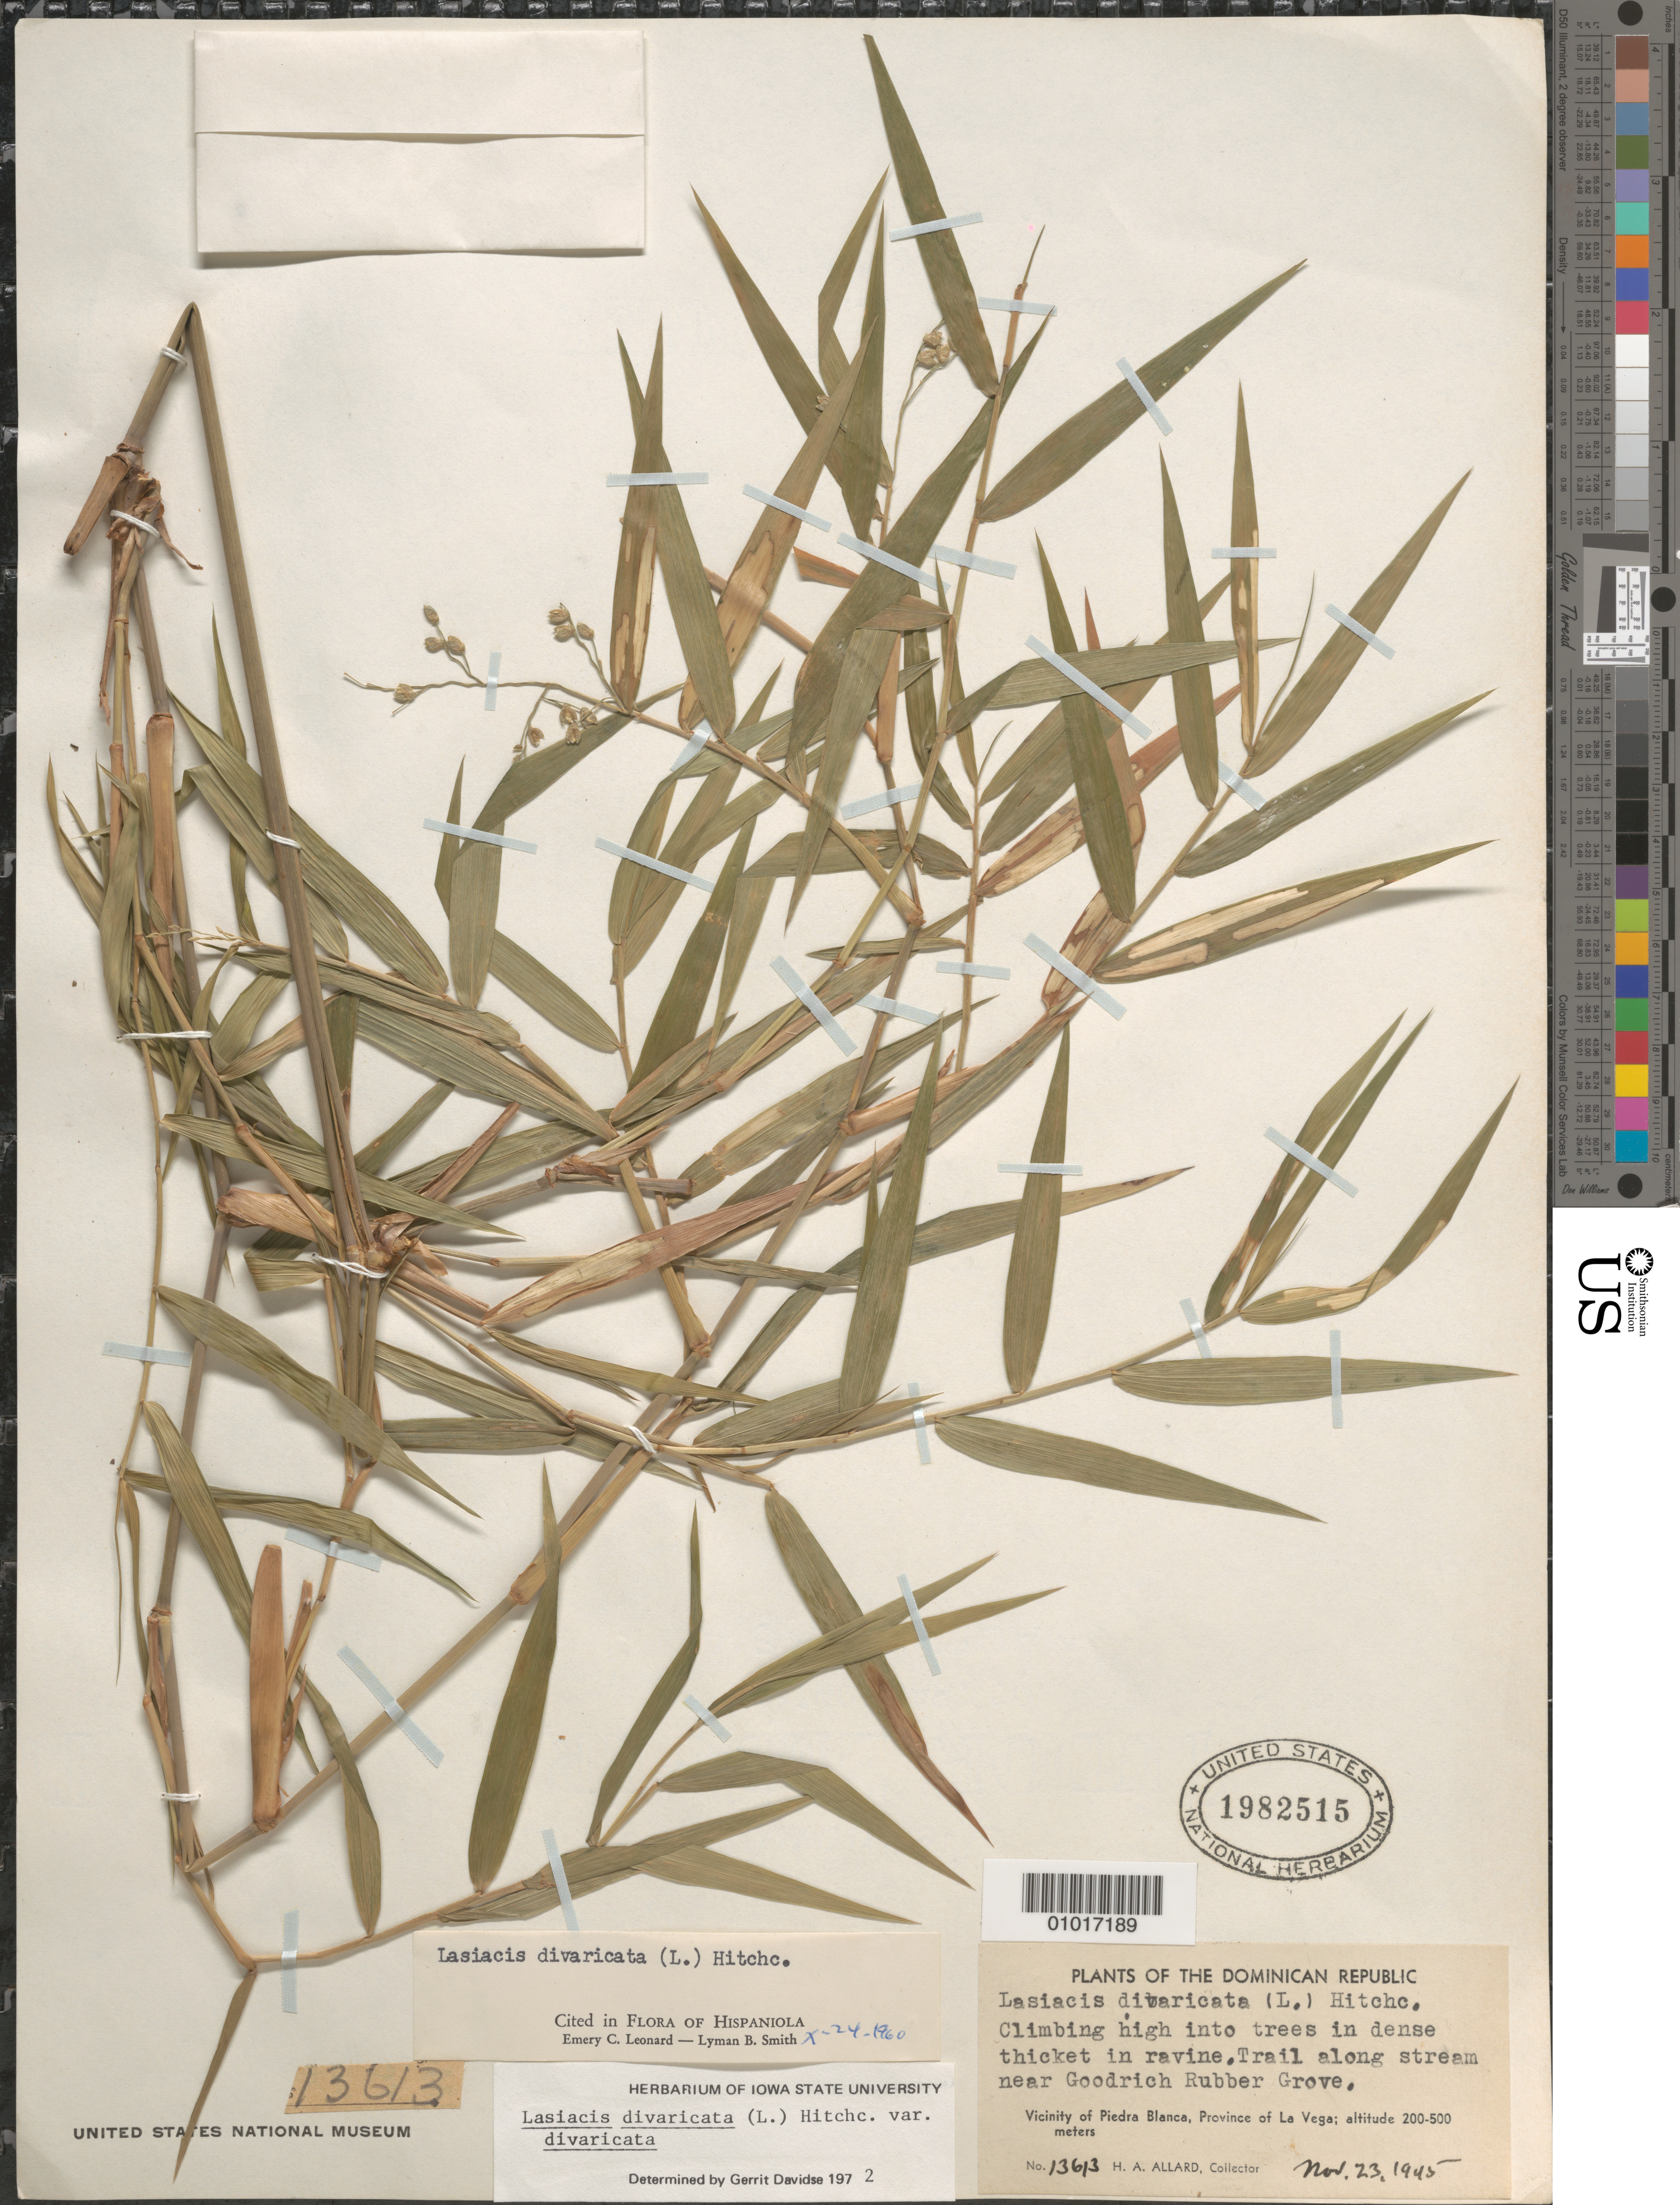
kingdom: Plantae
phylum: Tracheophyta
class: Liliopsida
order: Poales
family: Poaceae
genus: Lasiacis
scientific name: Lasiacis divaricata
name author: (L.) Hitchc.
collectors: H. A. Allard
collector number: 13613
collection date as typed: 23 Nov 1945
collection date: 1945-11-23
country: Dominican Republic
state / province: La Vega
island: Hispaniola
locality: Vicinity of Piedra Blanca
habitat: in dense thicket in ravine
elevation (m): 200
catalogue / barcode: US 1982515